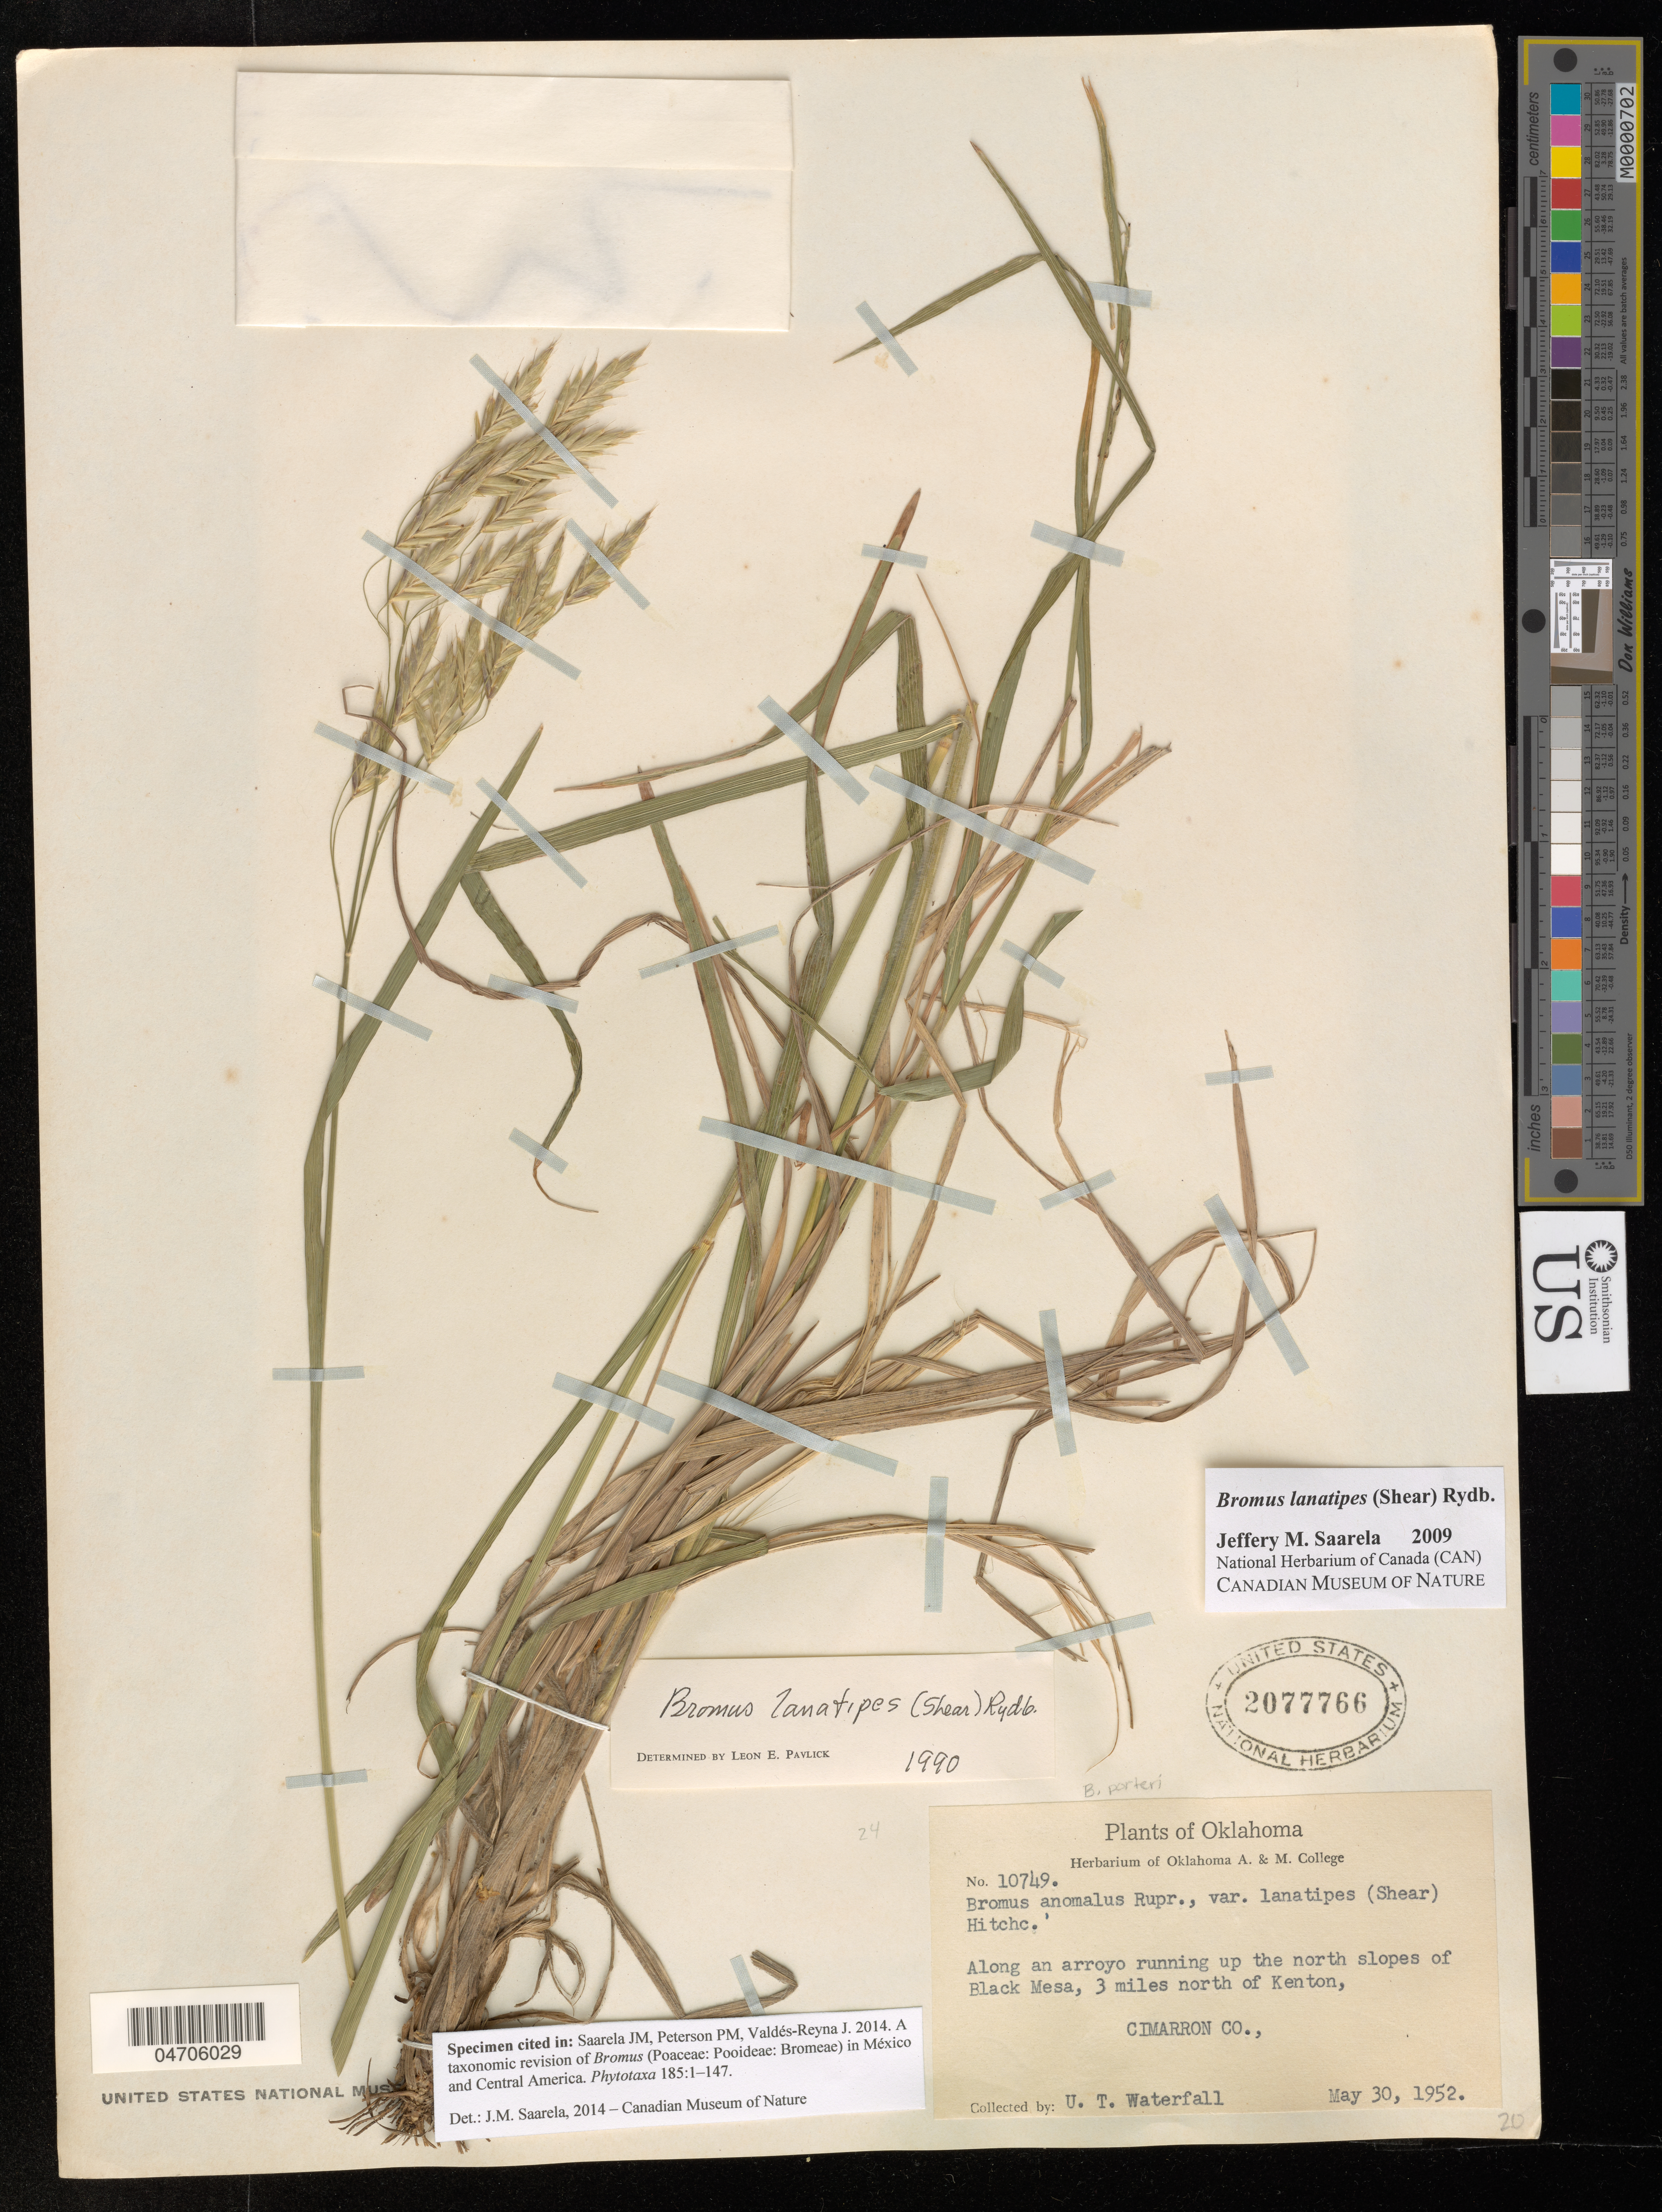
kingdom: Plantae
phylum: Tracheophyta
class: Liliopsida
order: Poales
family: Poaceae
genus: Bromus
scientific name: Bromus lanatipes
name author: (Shear) Rydb.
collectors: U. T. Waterfall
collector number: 10749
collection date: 1952-05-30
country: United States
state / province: Oklahoma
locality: Along an arroyo running up the north slopes of Black Mesa, 3 miles north of Kenton, Cimarron Co.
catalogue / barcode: US 2077766